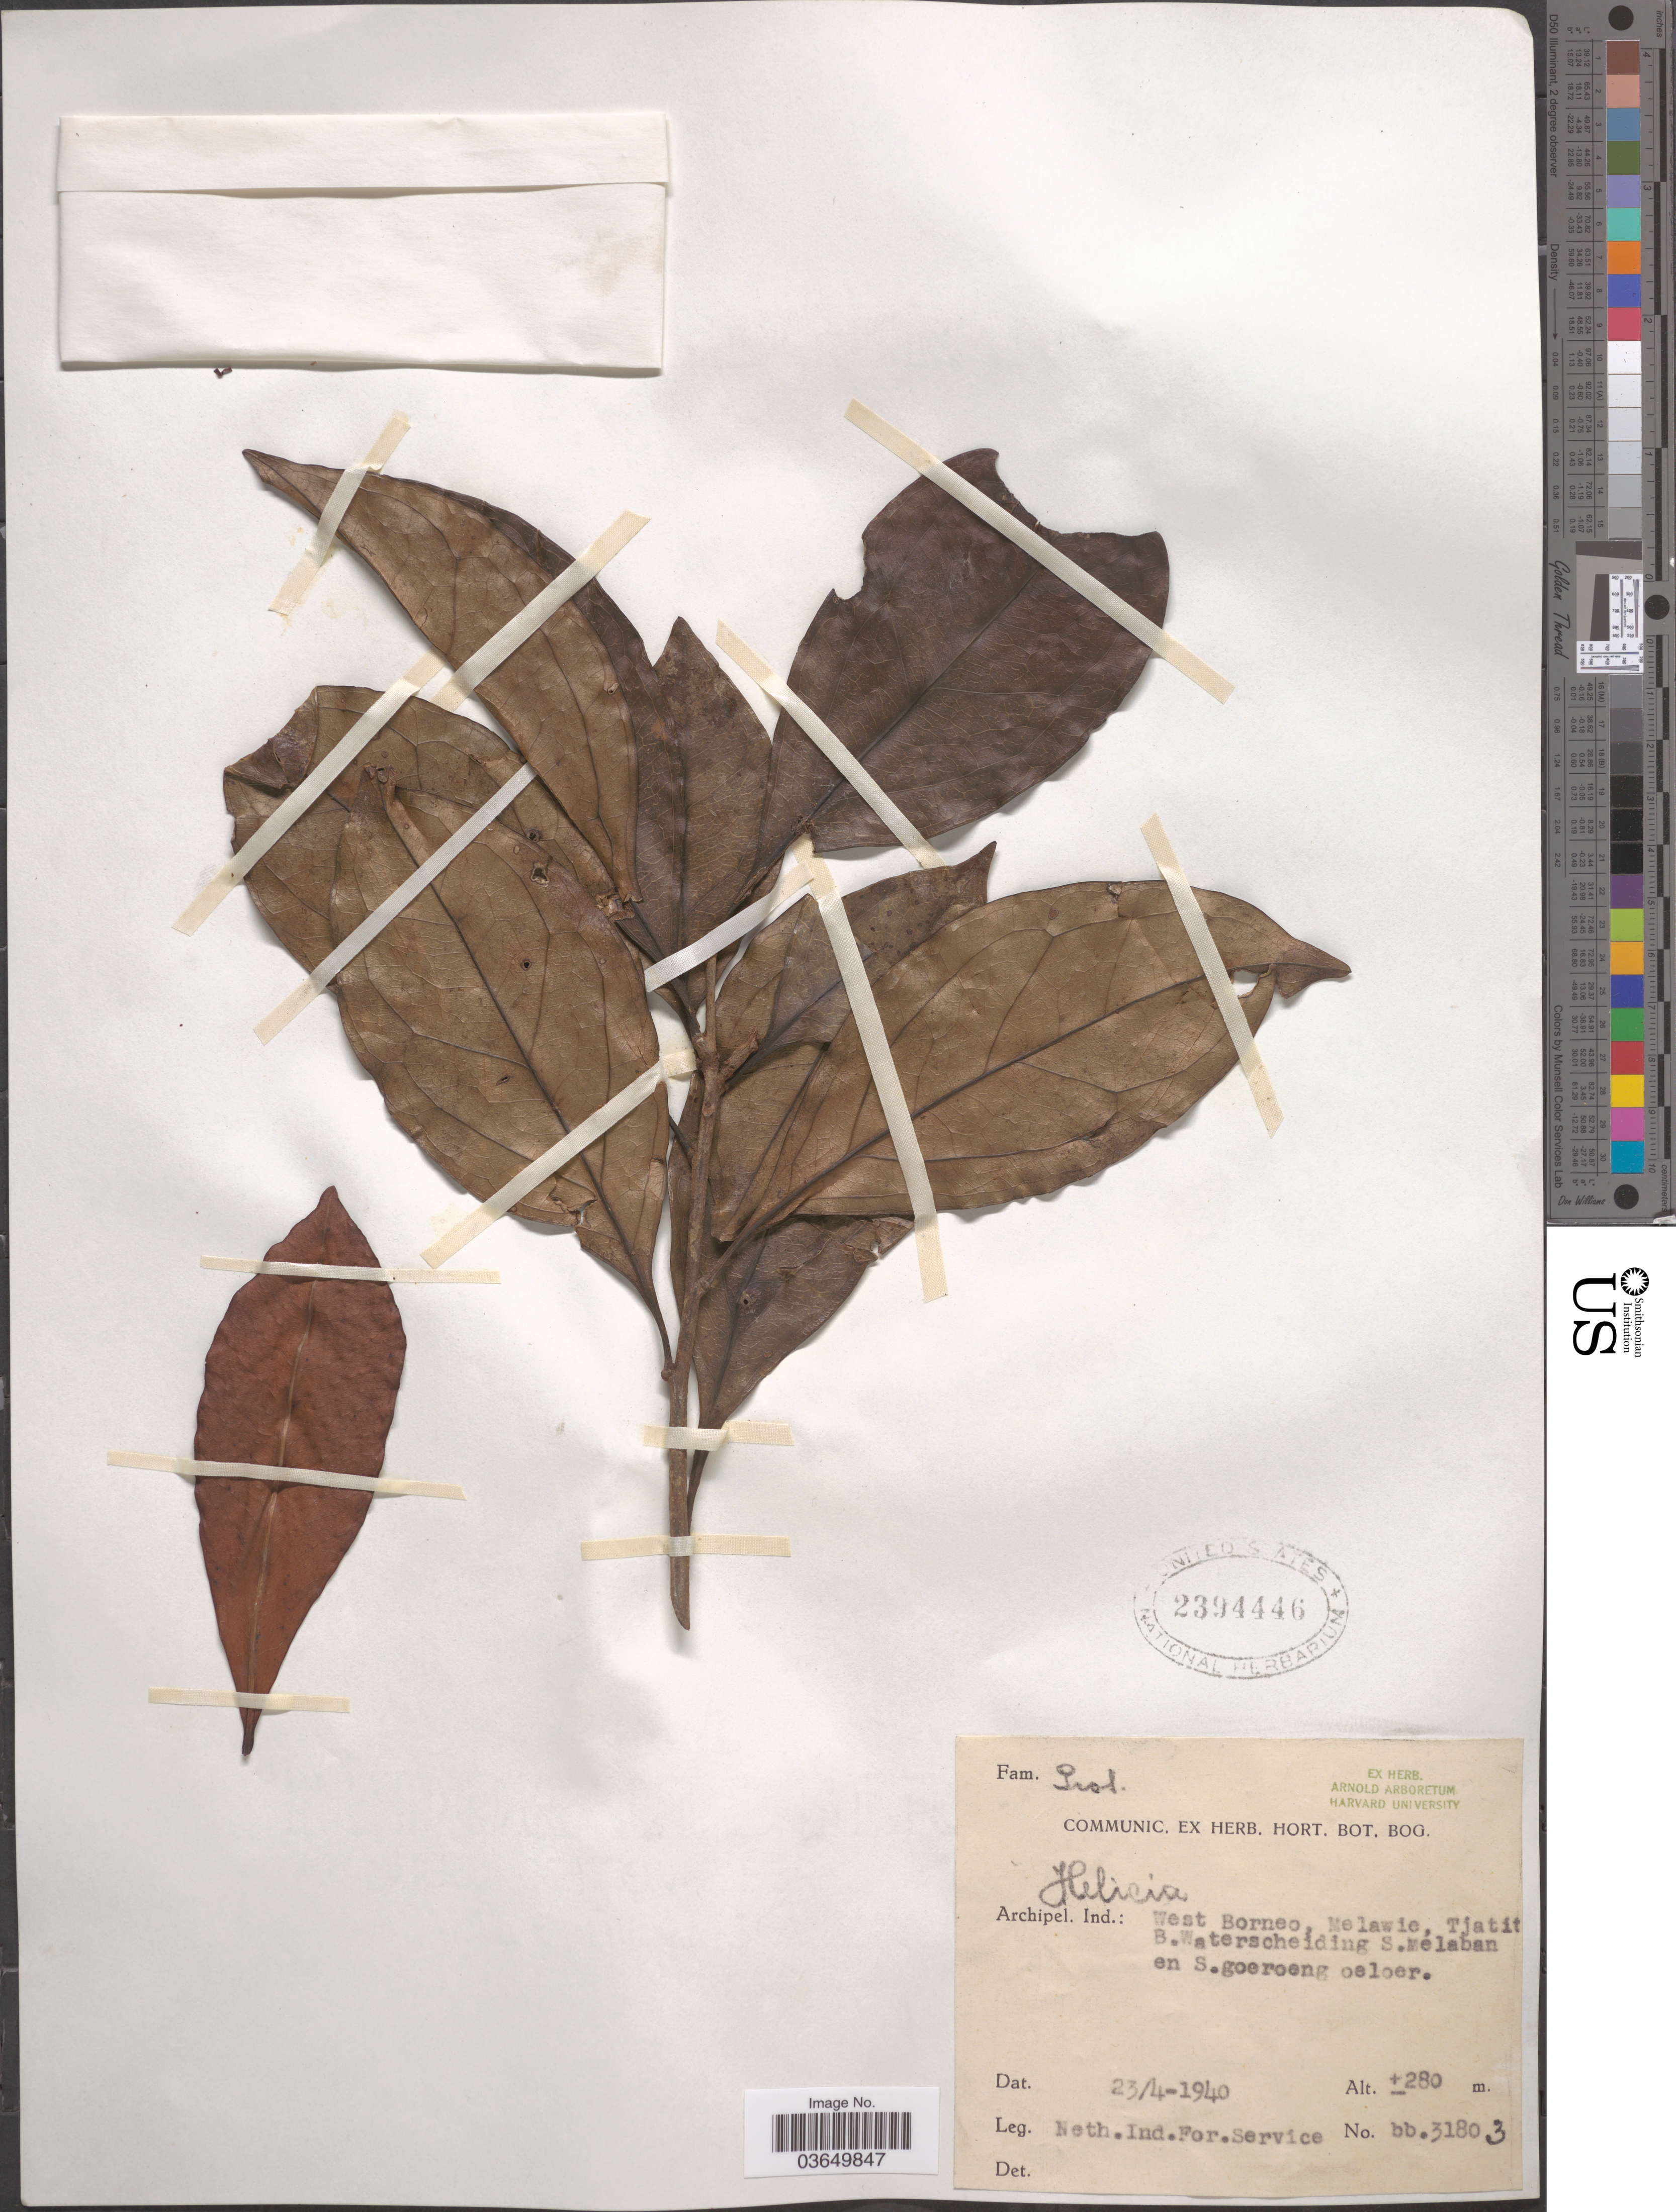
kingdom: Plantae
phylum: Tracheophyta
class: Magnoliopsida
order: Proteales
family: Proteaceae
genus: Helicia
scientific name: Helicia sp.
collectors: Neth. Ind. For. Service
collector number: bb.31803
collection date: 1940-04-23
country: Malaysia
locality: Archipel. Ind.: West Borneo, Melawie, Tjatit B. Waterscheiding S. Melaban en S. goeroeng oeloer.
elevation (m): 280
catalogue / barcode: US 2394446